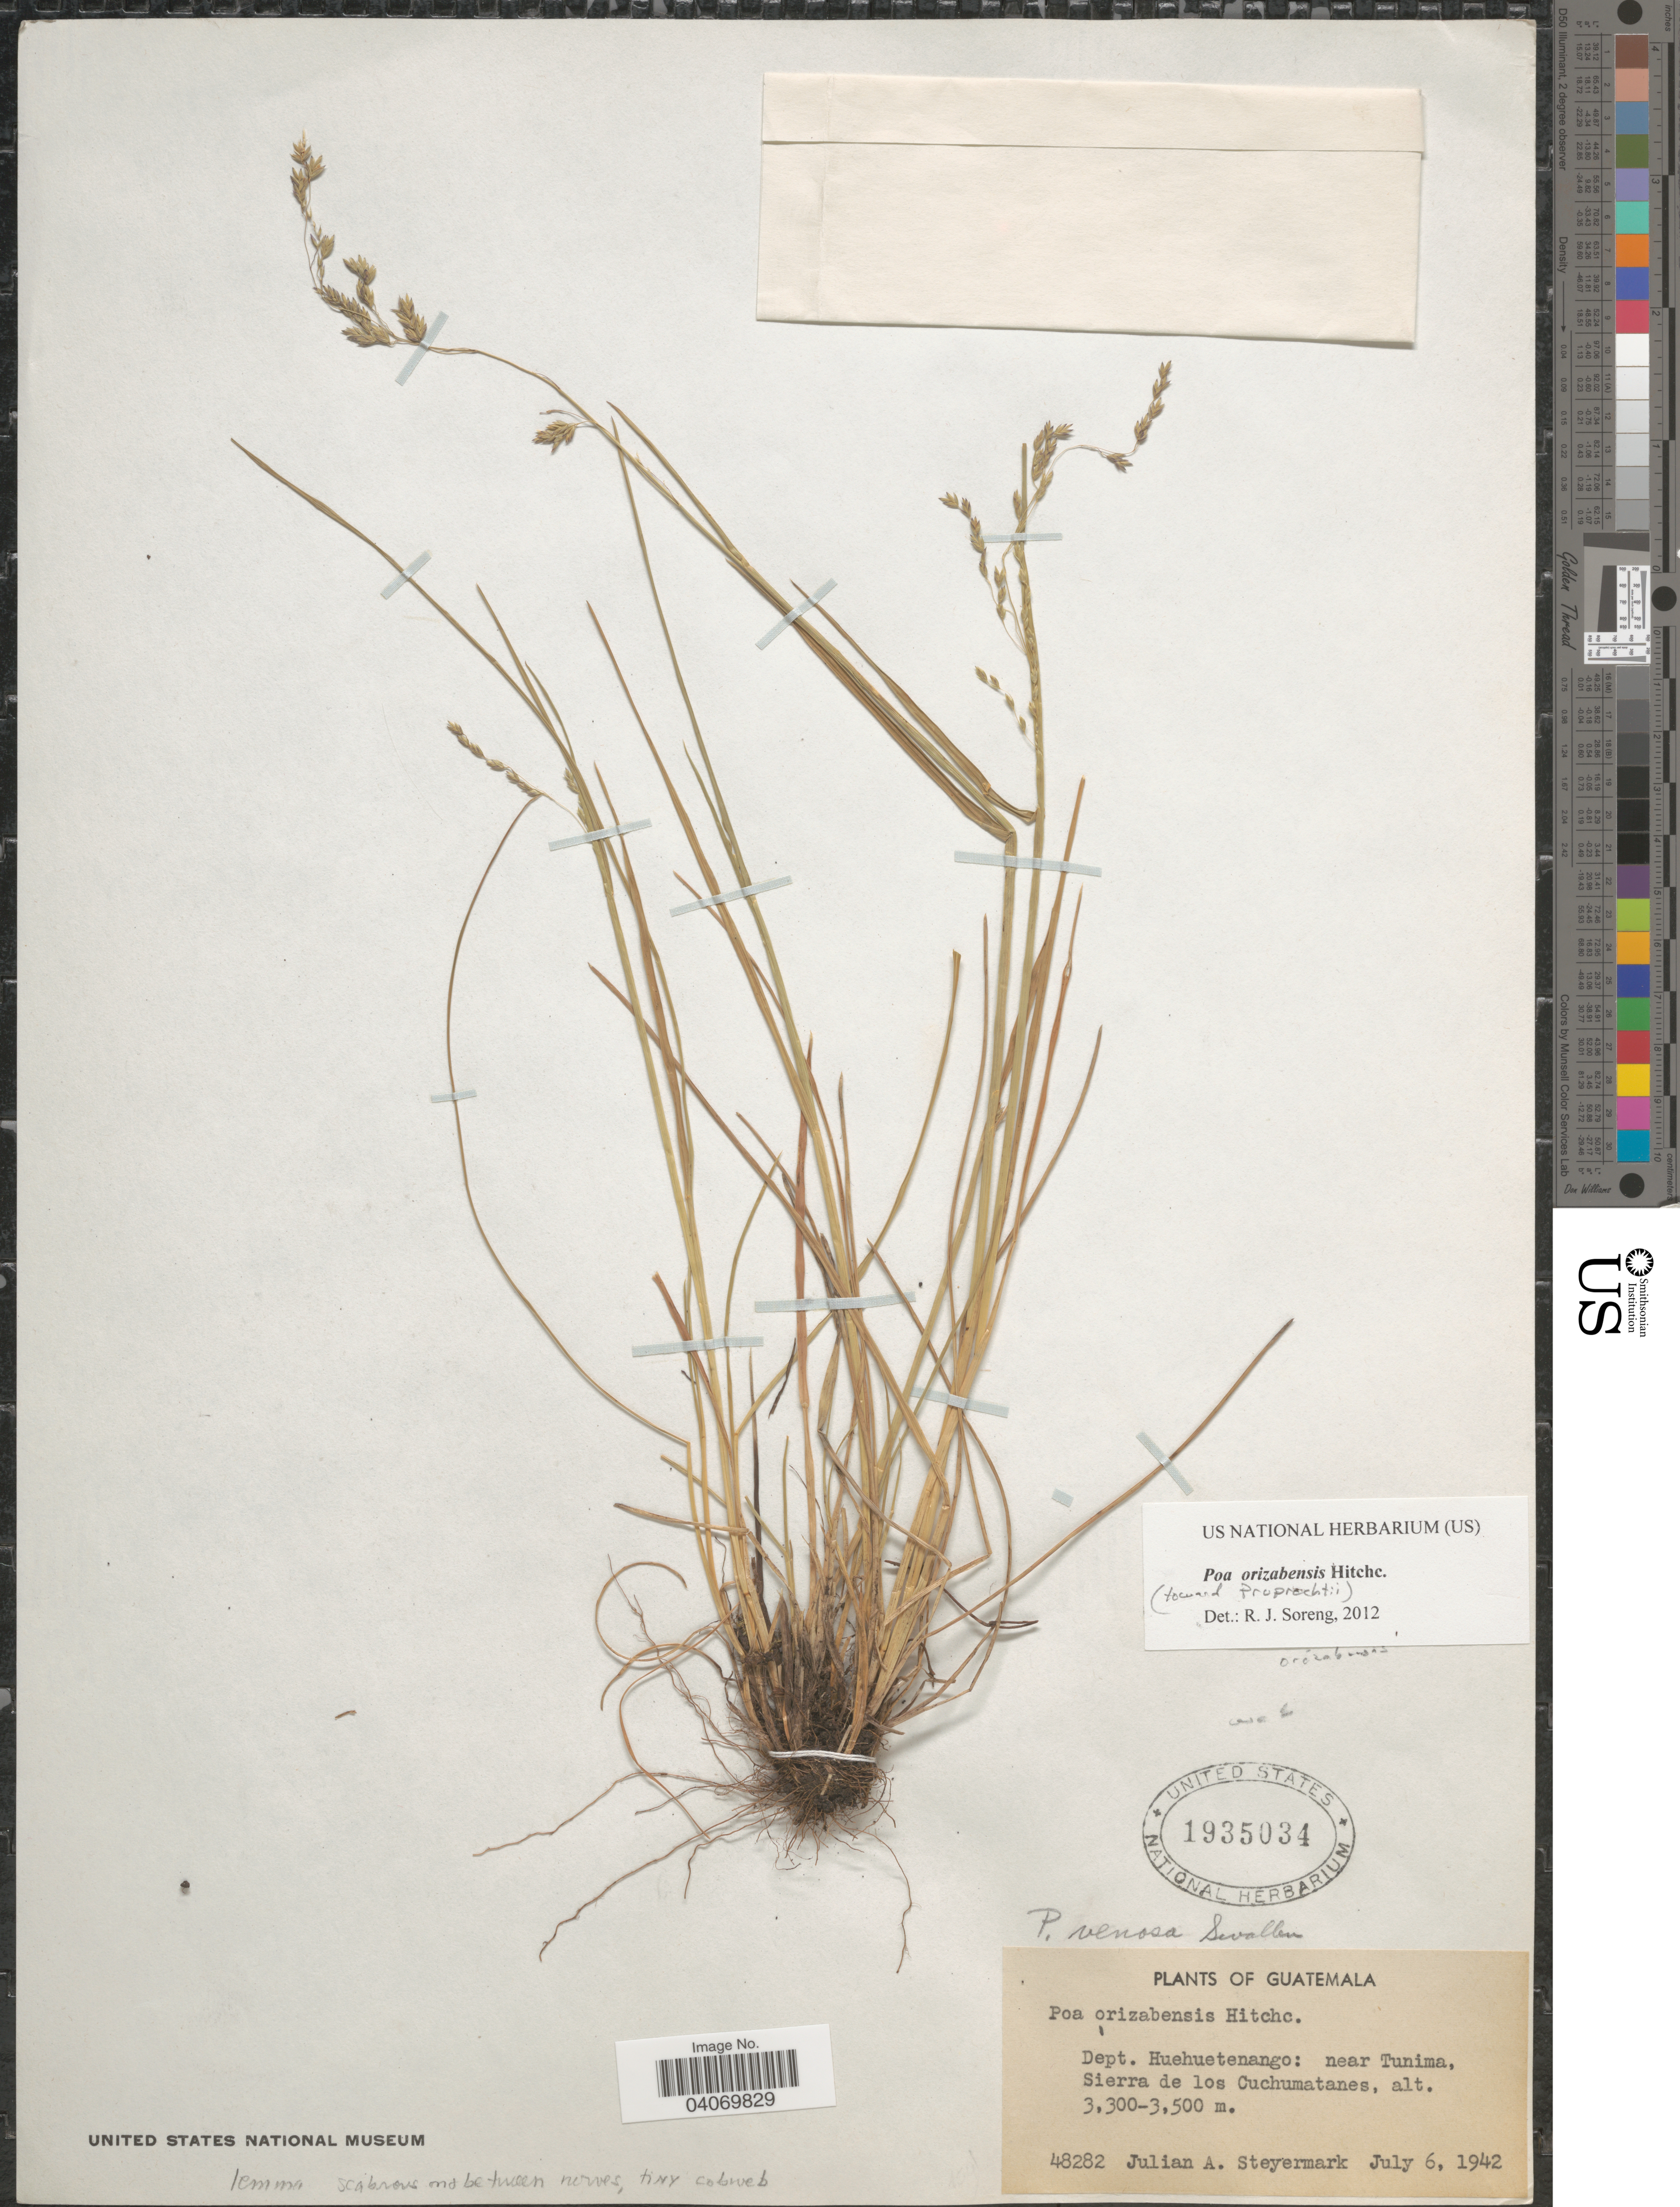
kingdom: Plantae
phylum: Tracheophyta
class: Liliopsida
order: Poales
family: Poaceae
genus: Poa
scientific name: Poa orizabensis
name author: Hitchc.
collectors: J. Steyermark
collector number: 48282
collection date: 1942-07-06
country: Guatemala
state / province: Huehuetenango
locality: Dept. Huehuetenango: near Tunima, Sierra de los Cuchumatanes.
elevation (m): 3300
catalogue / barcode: US 1935034